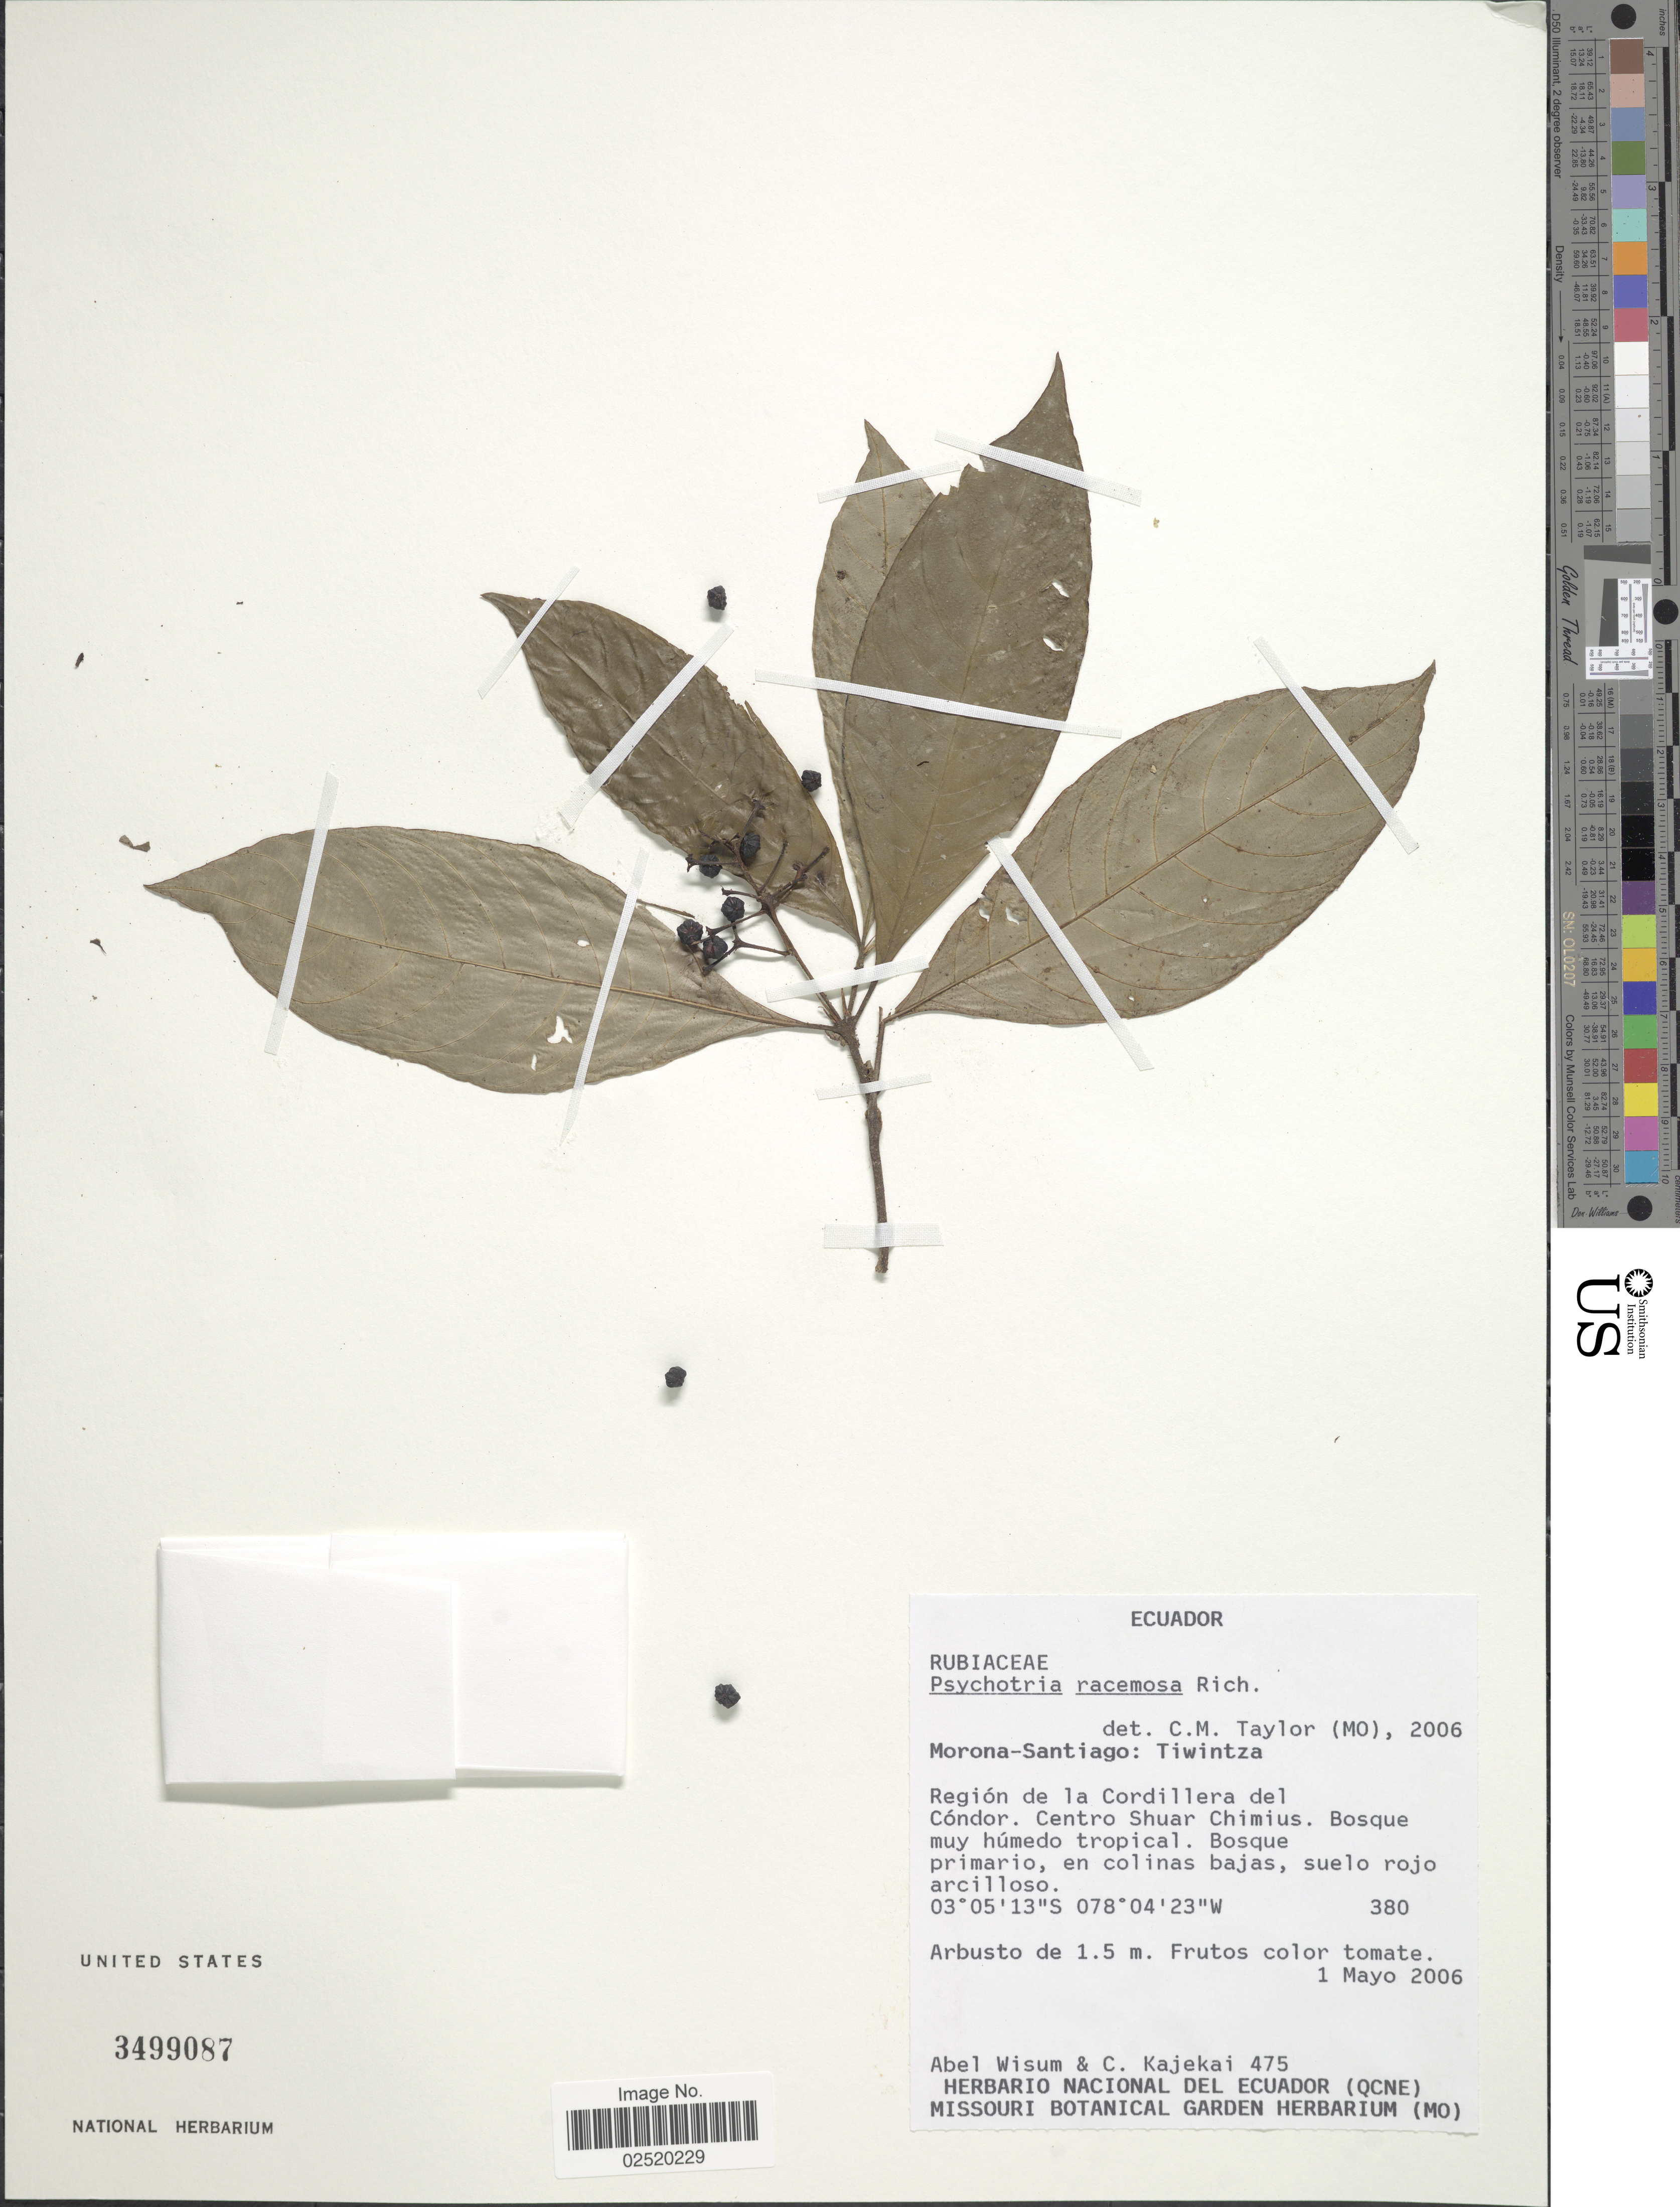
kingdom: Plantae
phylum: Tracheophyta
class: Magnoliopsida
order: Gentianales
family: Rubiaceae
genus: Psychotria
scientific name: Psychotria racemosa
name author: Rich.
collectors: A. Wisum & C. Kajekai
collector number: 475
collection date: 2006-05-01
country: Ecuador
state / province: Morona-Santiago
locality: Tiwintza, Region de la Cordillera del Condor, Centro Shuar Chimius, Bosque muy humedo tropical.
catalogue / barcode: US 3499087